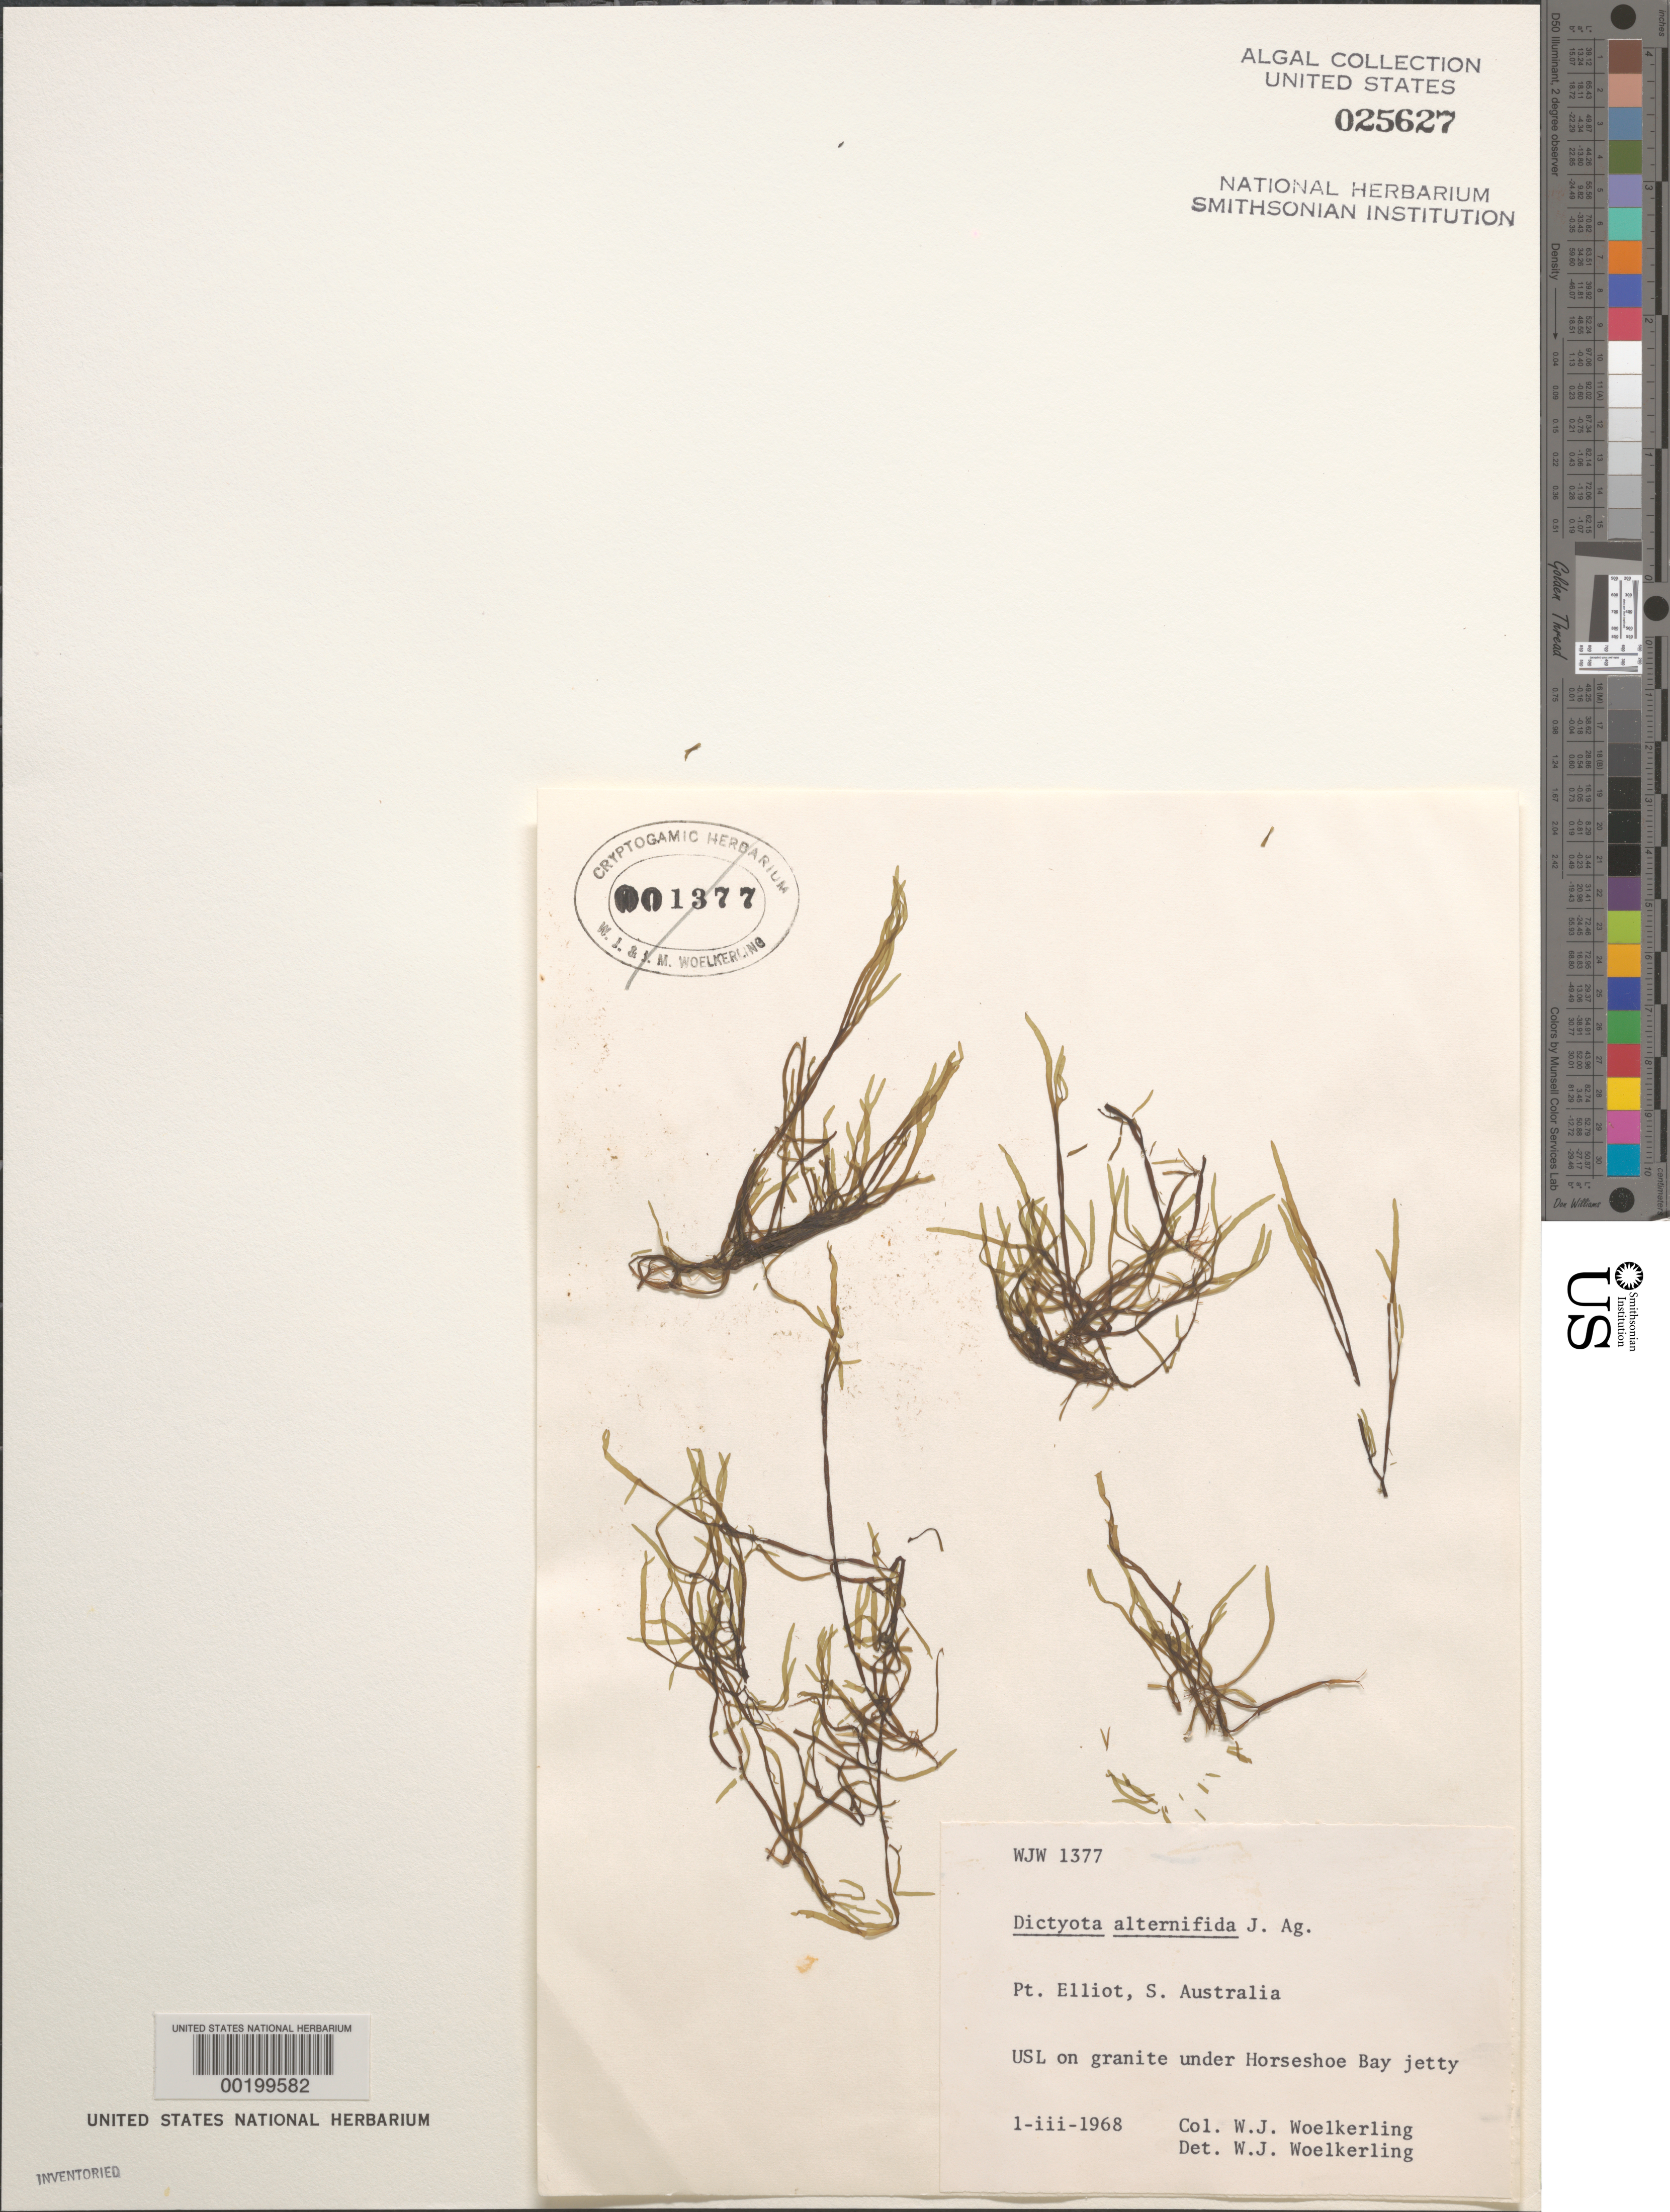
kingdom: Chromista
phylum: Ochrophyta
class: Phaeophyceae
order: Dictyotales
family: Dictyotaceae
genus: Dictyota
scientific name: Dictyota alternifida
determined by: Woelkerling, W. J.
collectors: W. Woelkerling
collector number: WJW 1377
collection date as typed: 01 Mar 1968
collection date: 1968-03-01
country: Australia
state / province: South Australia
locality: Port Elliot, under Horseshoe Bay jetty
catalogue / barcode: US 25627